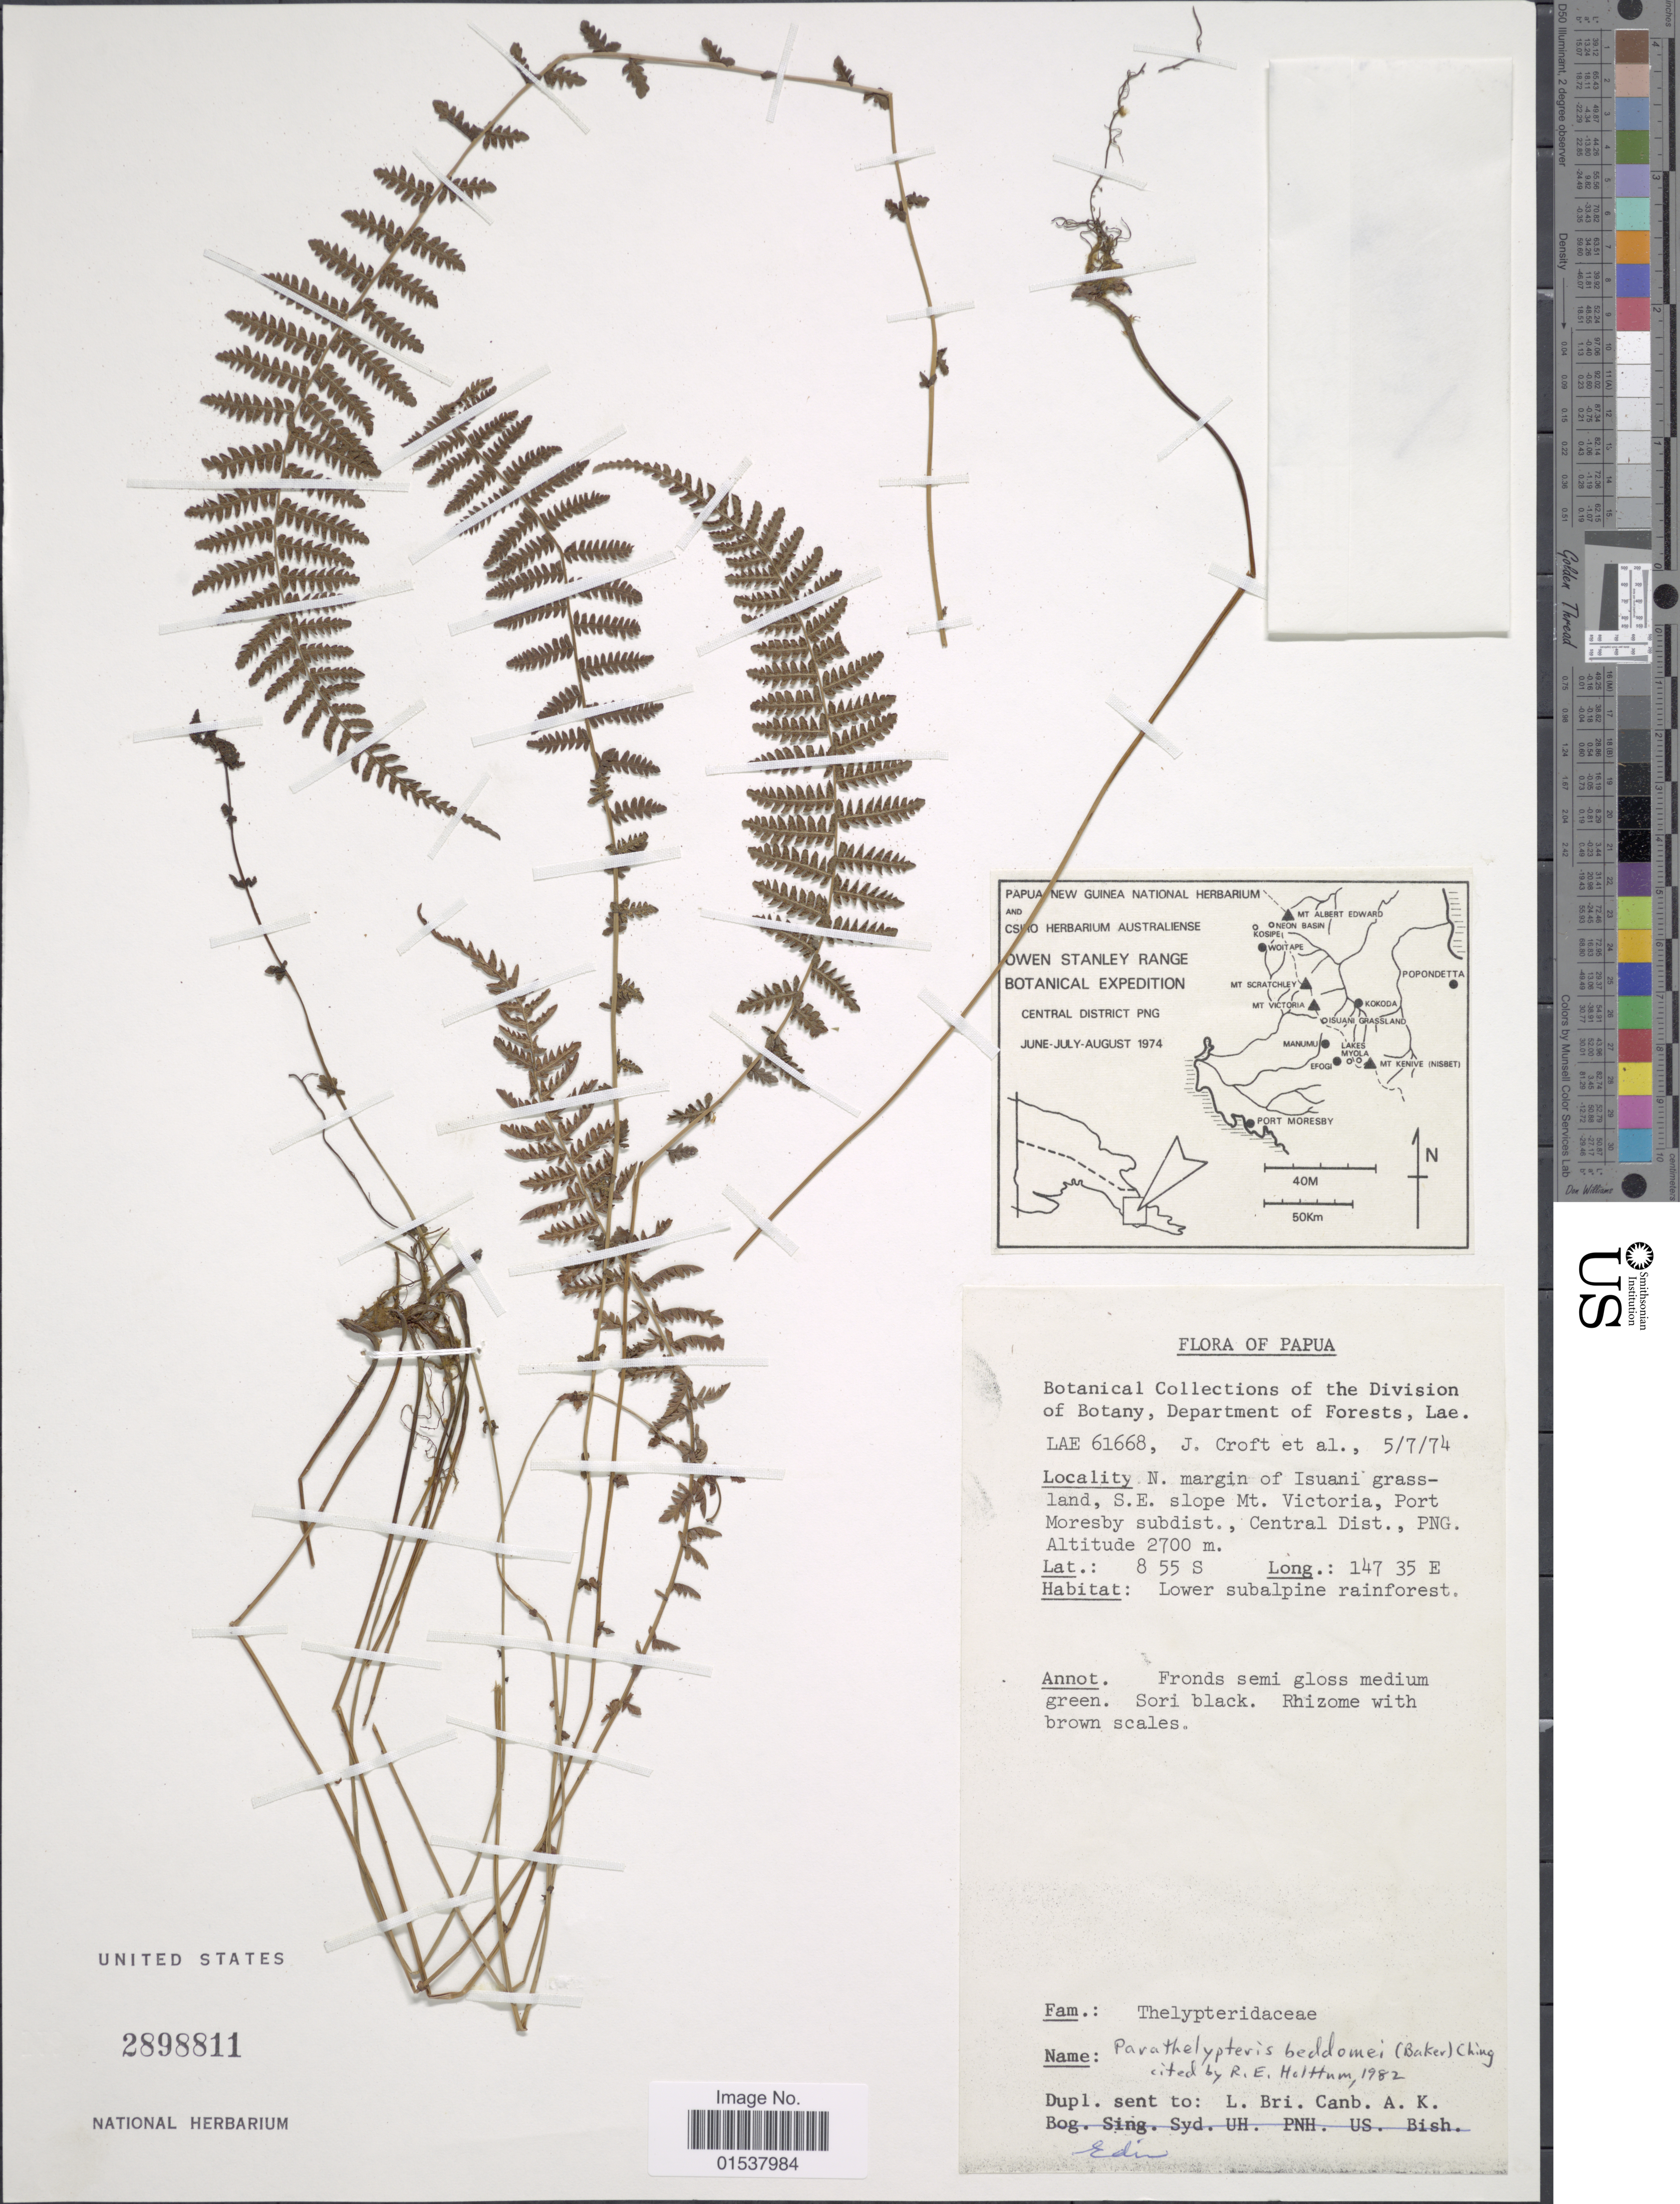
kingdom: Plantae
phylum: Tracheophyta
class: Polypodiopsida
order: Polypodiales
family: Thelypteridaceae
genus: Parathelypteris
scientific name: Parathelypteris beddomei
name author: (Baker) Ching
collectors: J. Croft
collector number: LAE61668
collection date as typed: Transcribed d/m/y: 5/7/74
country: Papua New Guinea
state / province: Central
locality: Papua, N. margin of Isuani grassland, S. E. slope Mt. Victoria, Port Moresby subdist., Central Dist., PNG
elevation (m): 2700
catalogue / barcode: US 2898811